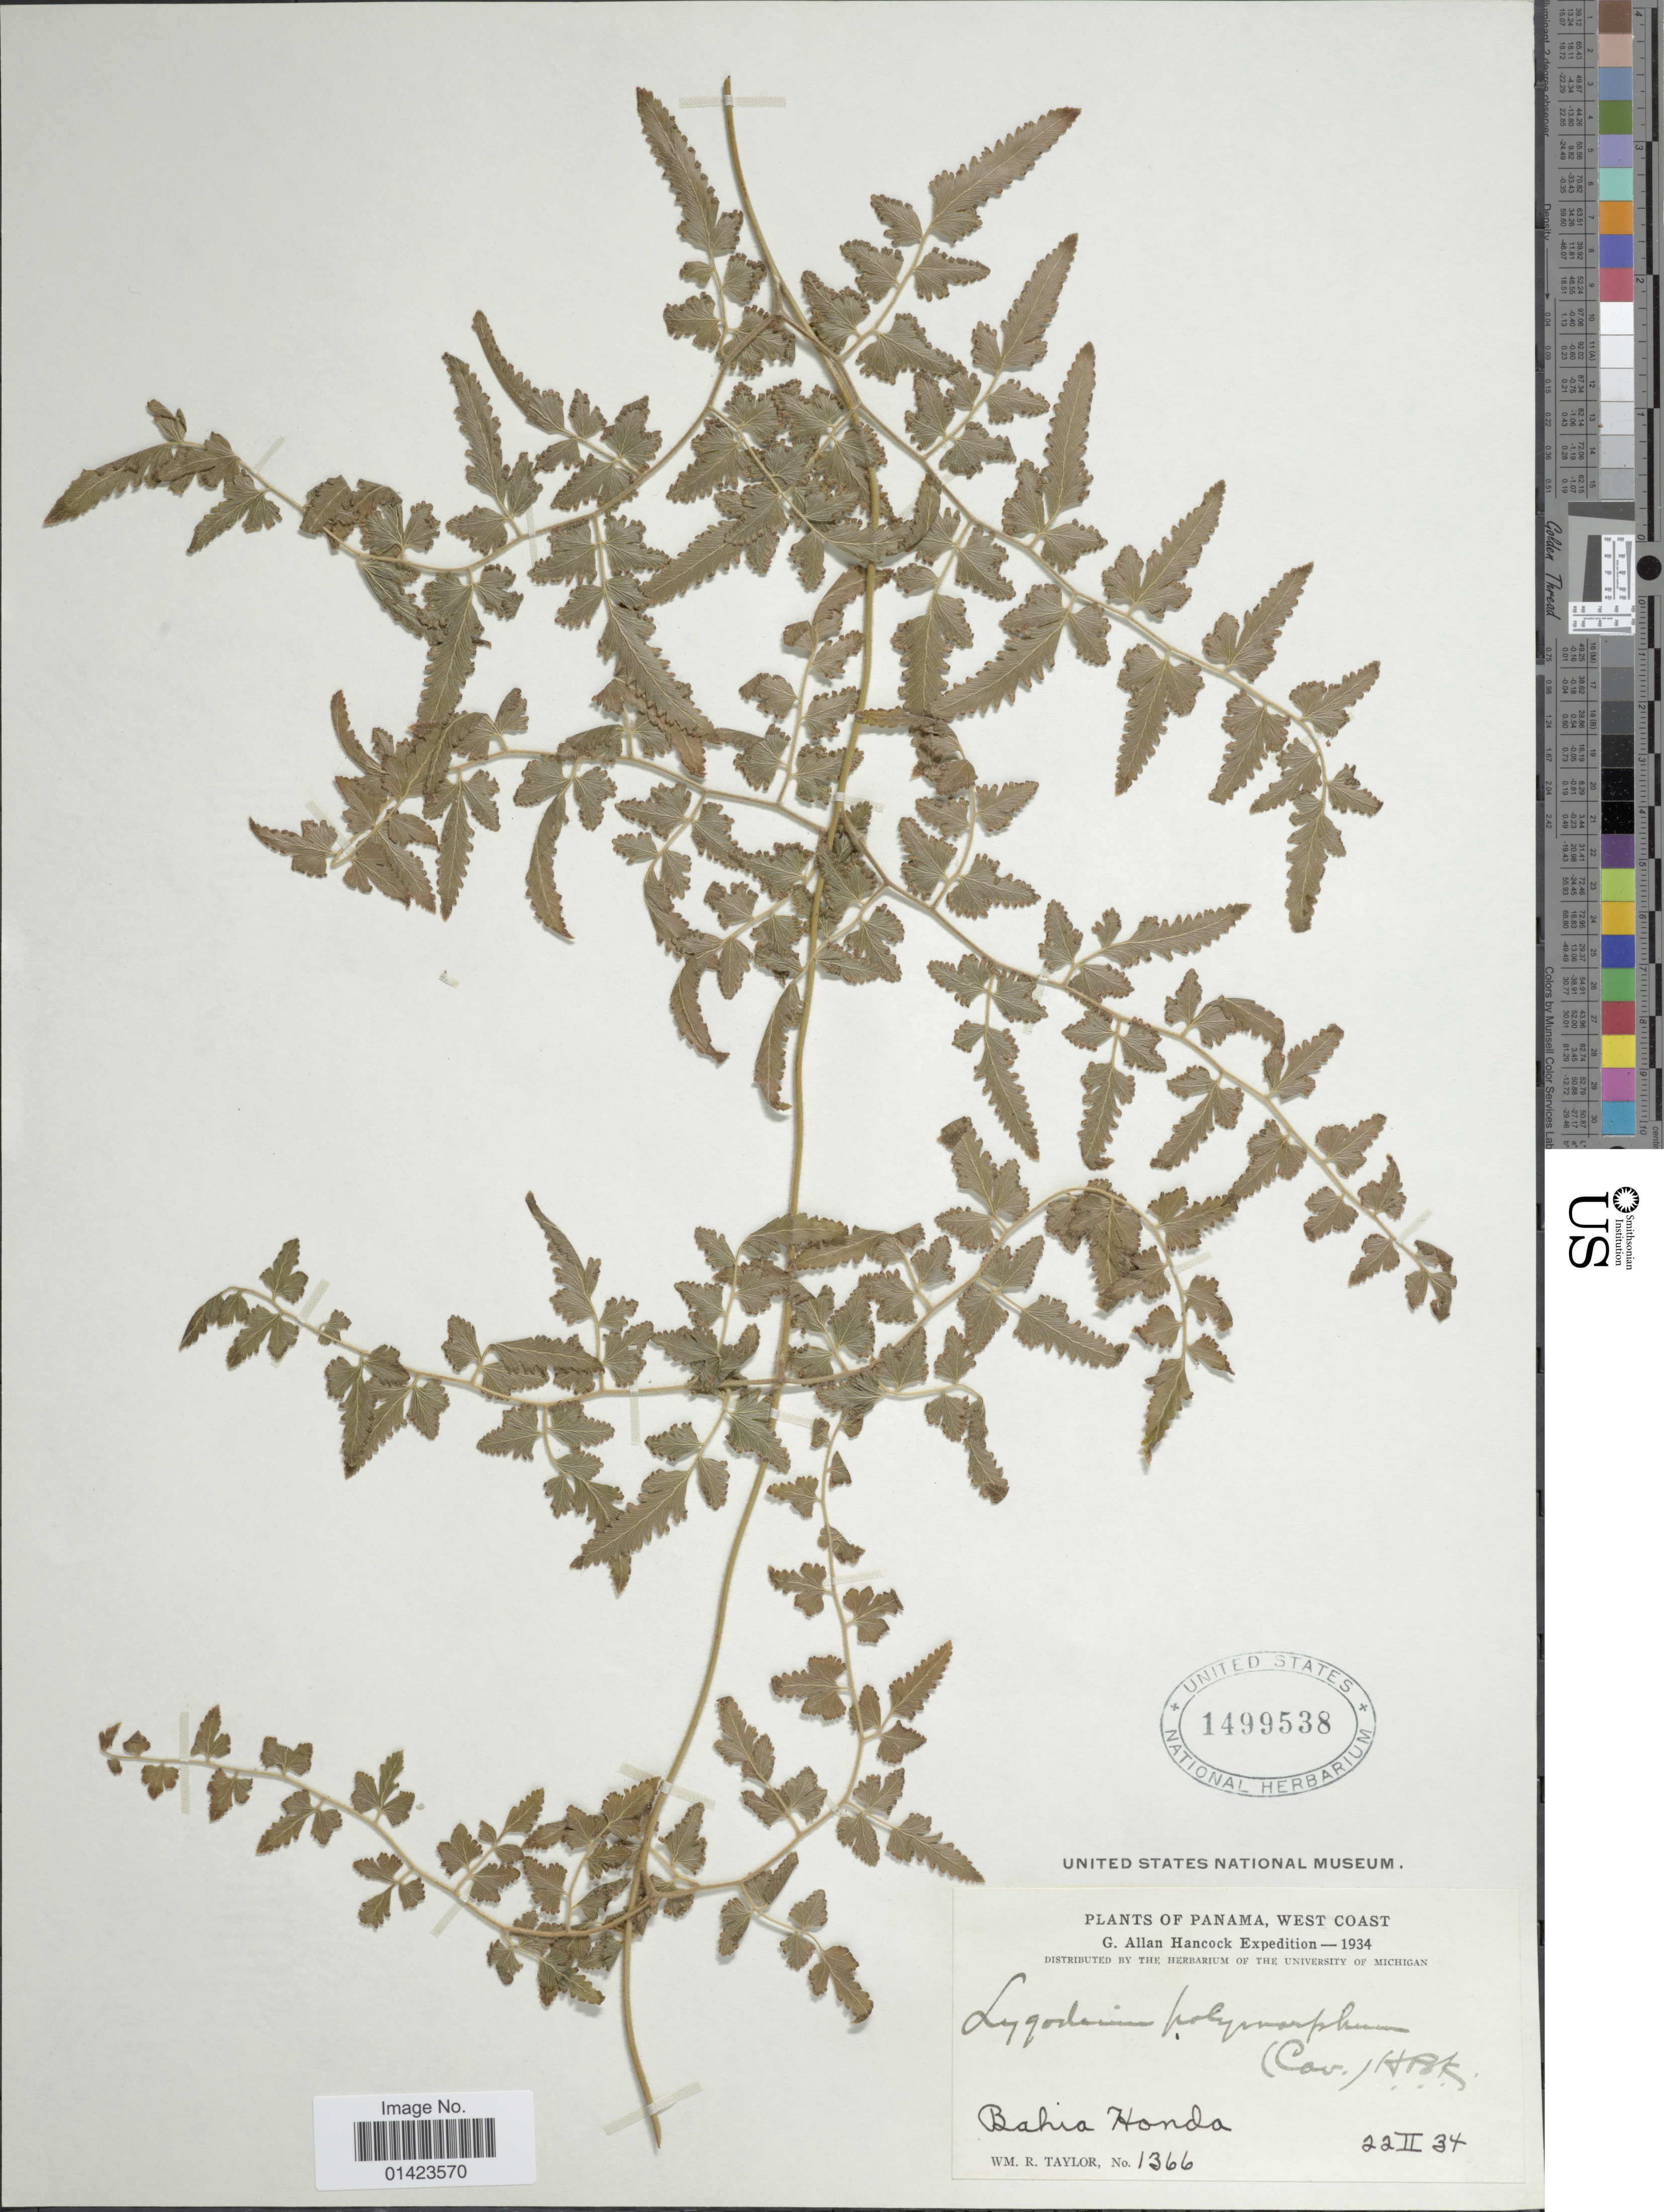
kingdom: Plantae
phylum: Tracheophyta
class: Polypodiopsida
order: Schizaeales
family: Lygodiaceae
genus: Lygodium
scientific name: Lygodium venustum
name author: Sw.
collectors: W. R. Taylor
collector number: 1366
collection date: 1934-02-22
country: Panama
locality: Panama,West Coast, Bahia Honda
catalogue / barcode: US 1499538